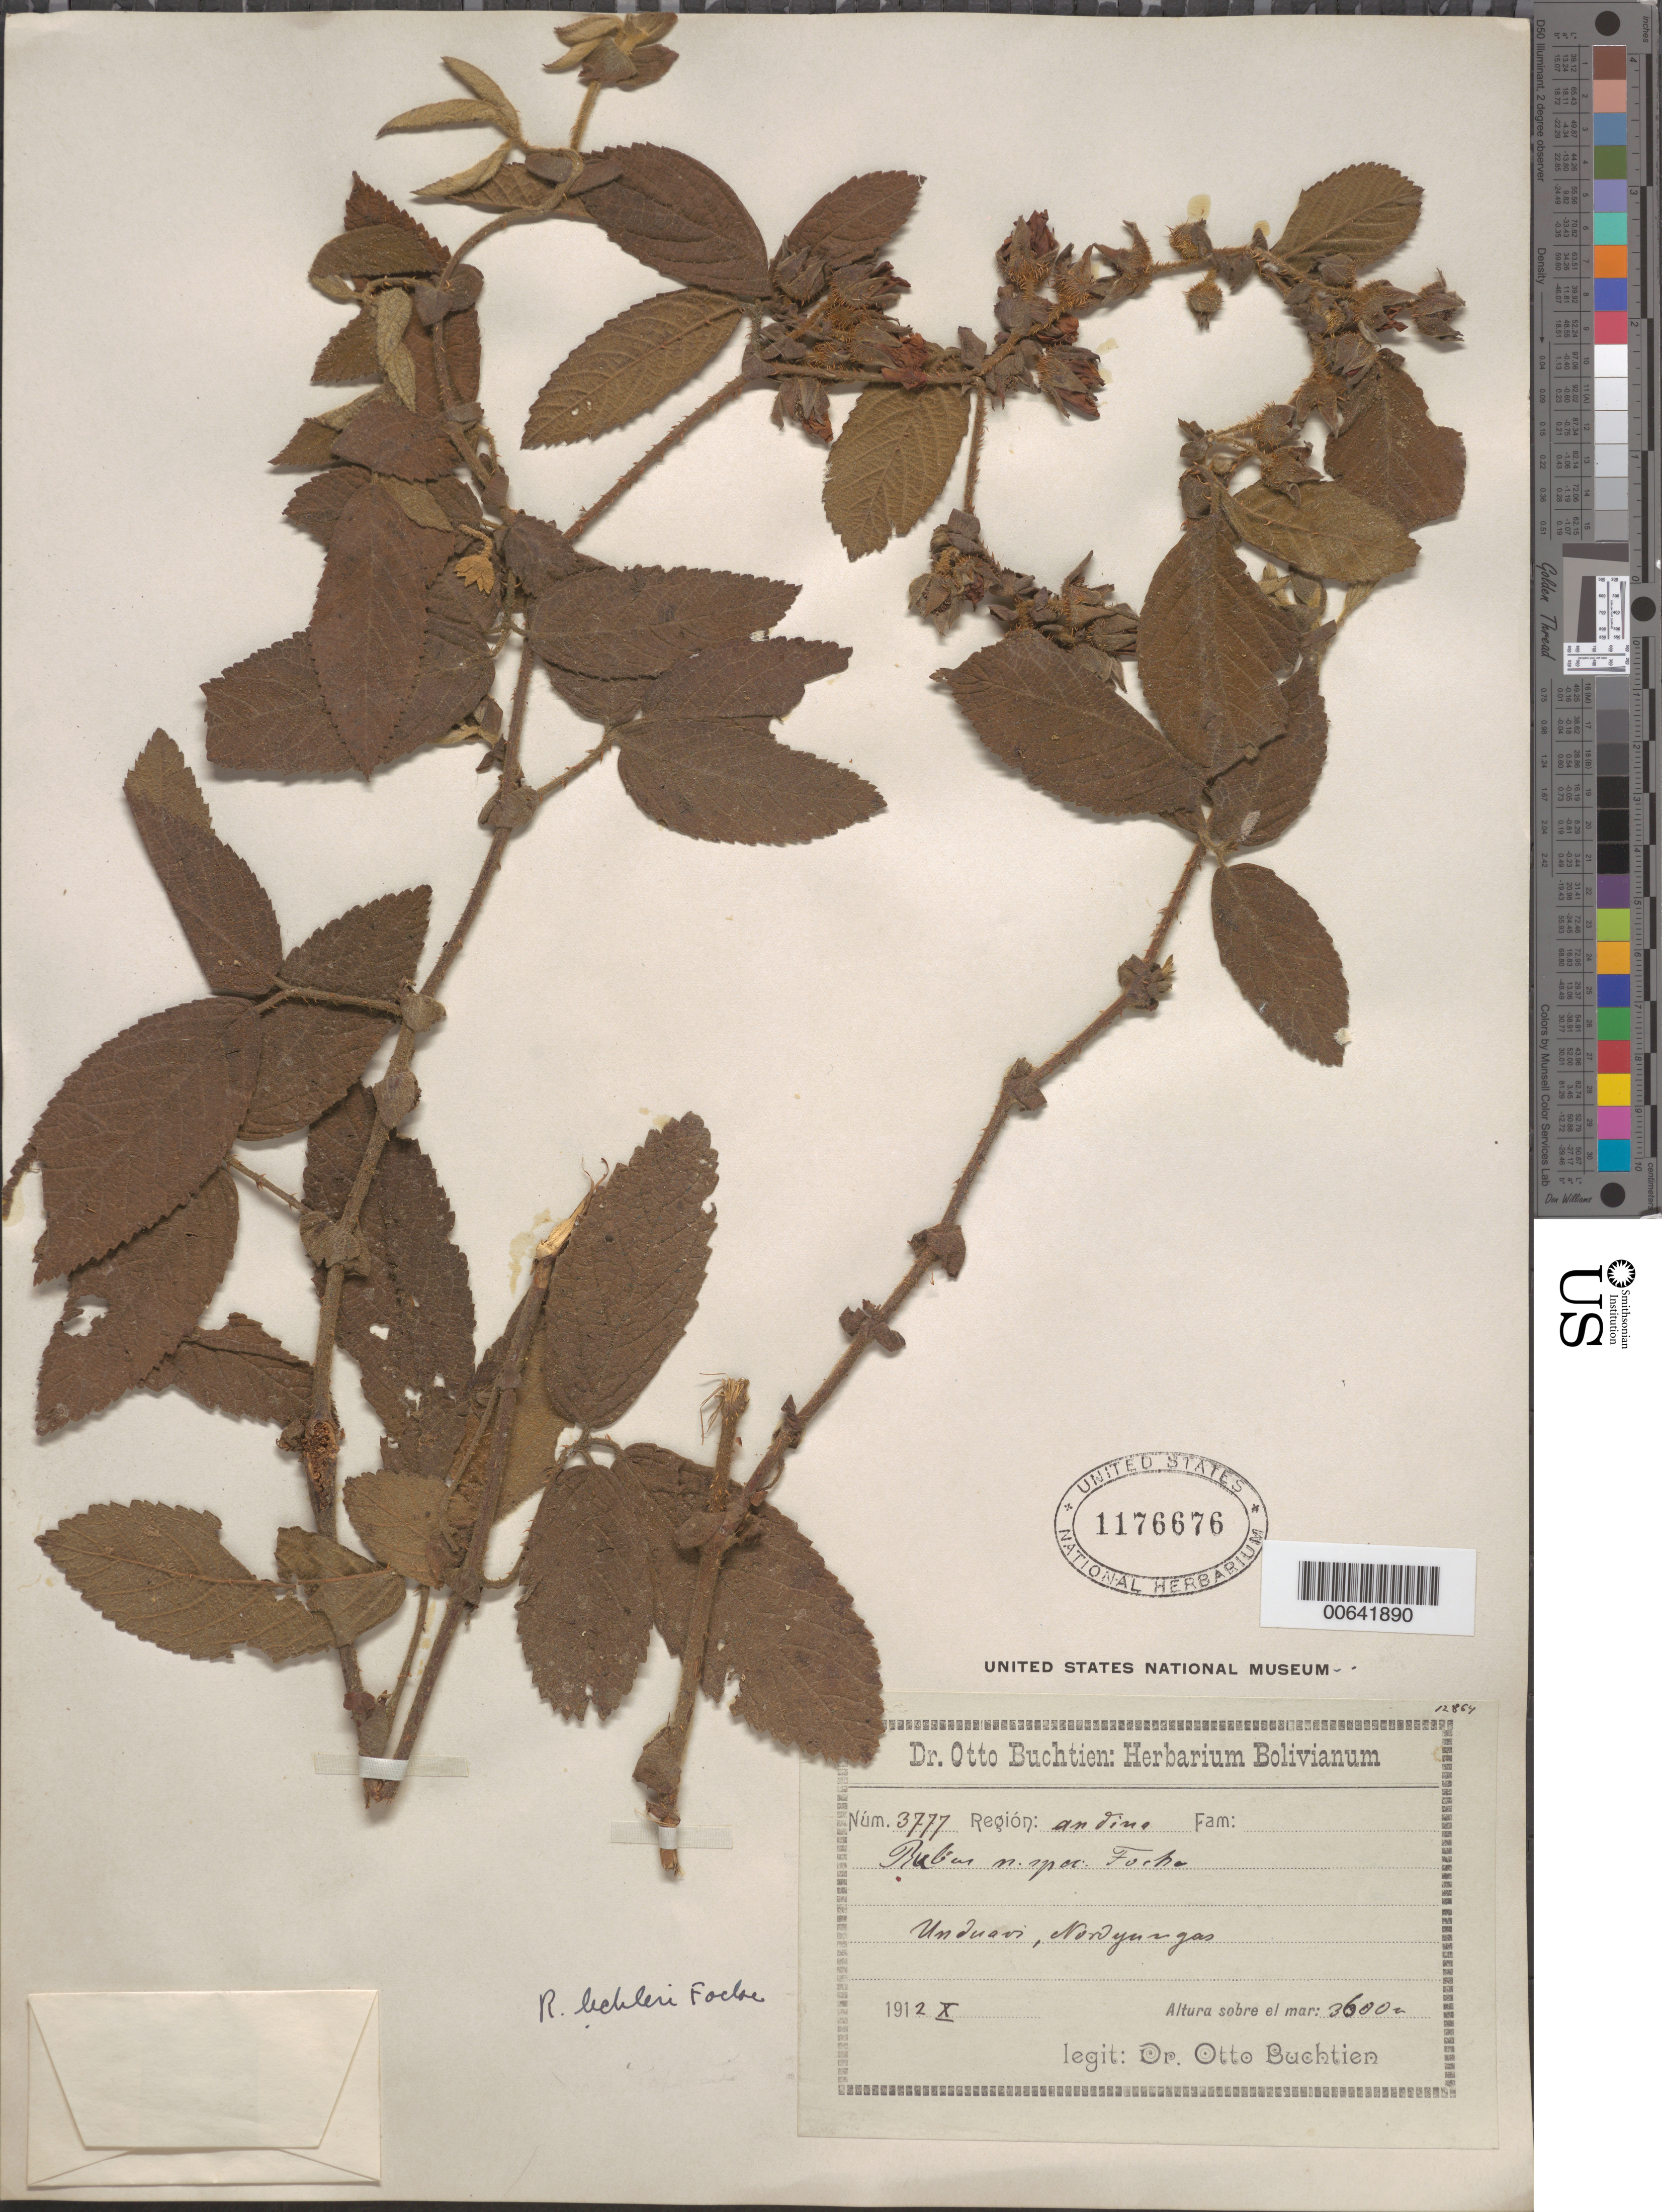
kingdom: Plantae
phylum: Tracheophyta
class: Magnoliopsida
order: Rosales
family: Rosaceae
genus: Rubus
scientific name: Rubus lechleri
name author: Focke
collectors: O. Buchtien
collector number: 3777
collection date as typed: Oct 1912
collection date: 1912-10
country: Bolivia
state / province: La Paz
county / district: Nor Yungas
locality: Unduavi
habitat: Región Andina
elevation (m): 3600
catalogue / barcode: US 1176676